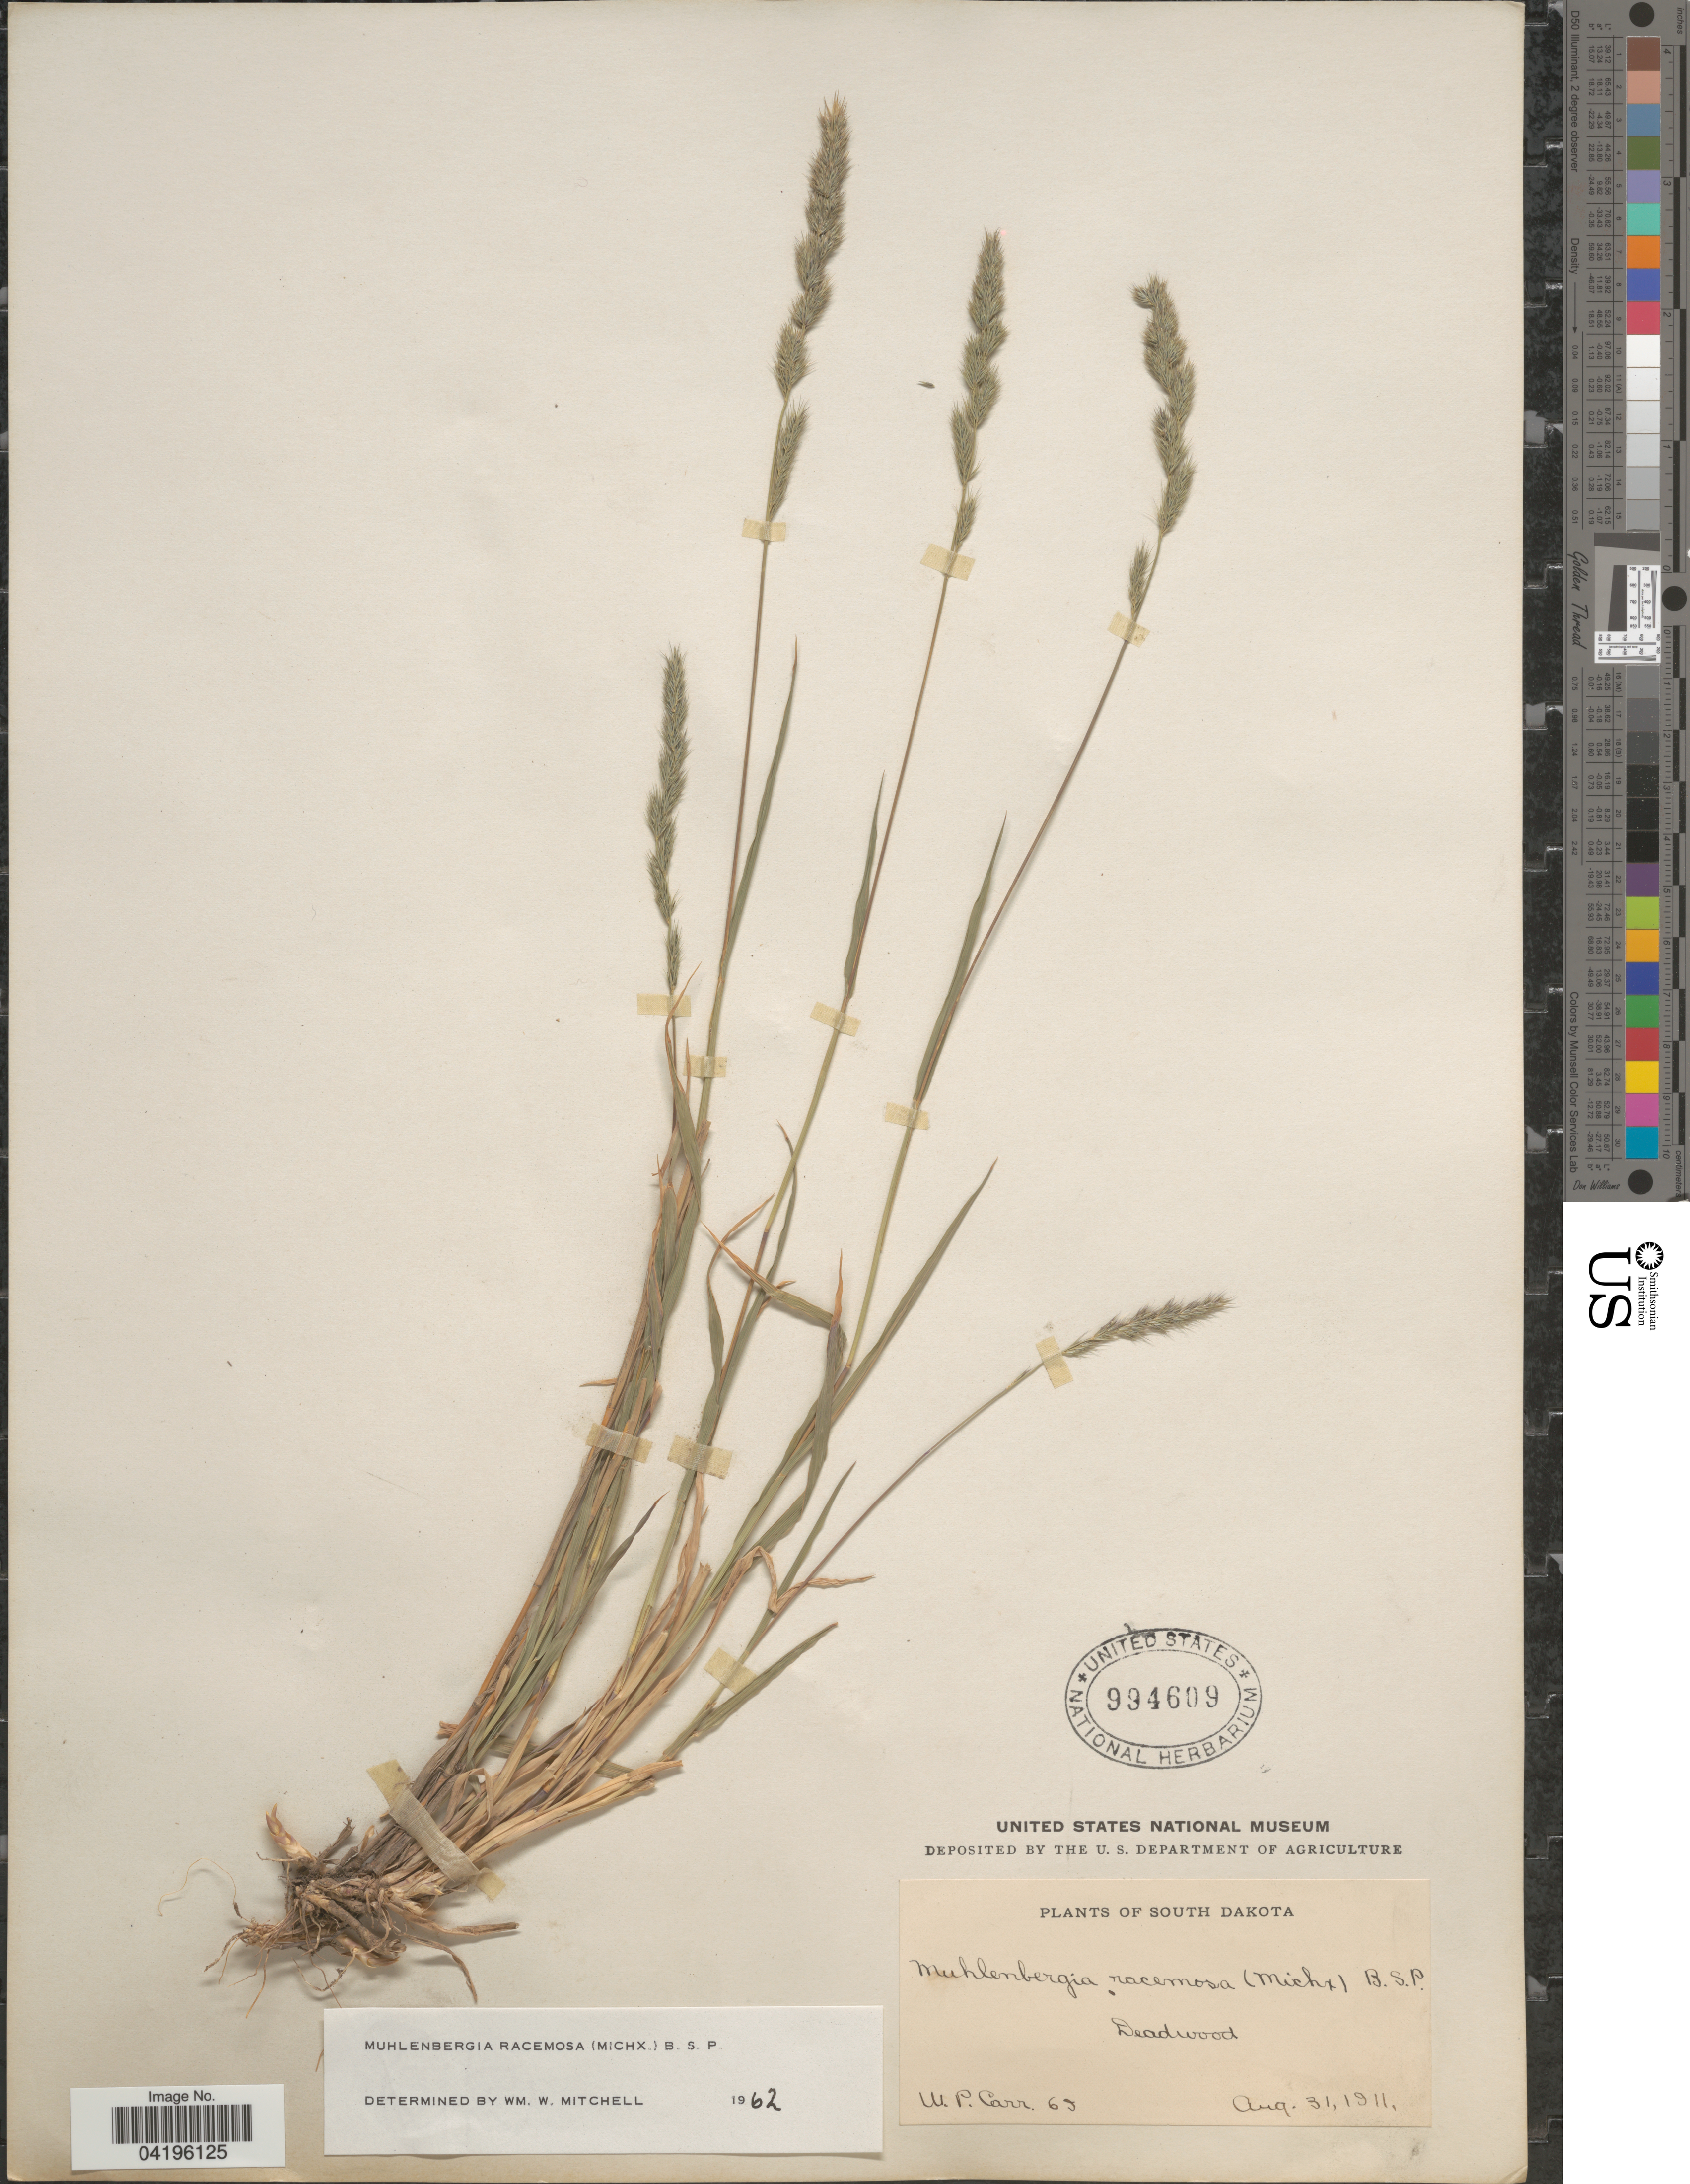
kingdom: Plantae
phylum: Tracheophyta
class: Liliopsida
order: Poales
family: Poaceae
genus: Muhlenbergia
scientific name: Muhlenbergia racemosa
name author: (Michx.) Britton et al.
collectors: W. Carr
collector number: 69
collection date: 1911-08-31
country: United States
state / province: South Dakota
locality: Deadwood.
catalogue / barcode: US 994609